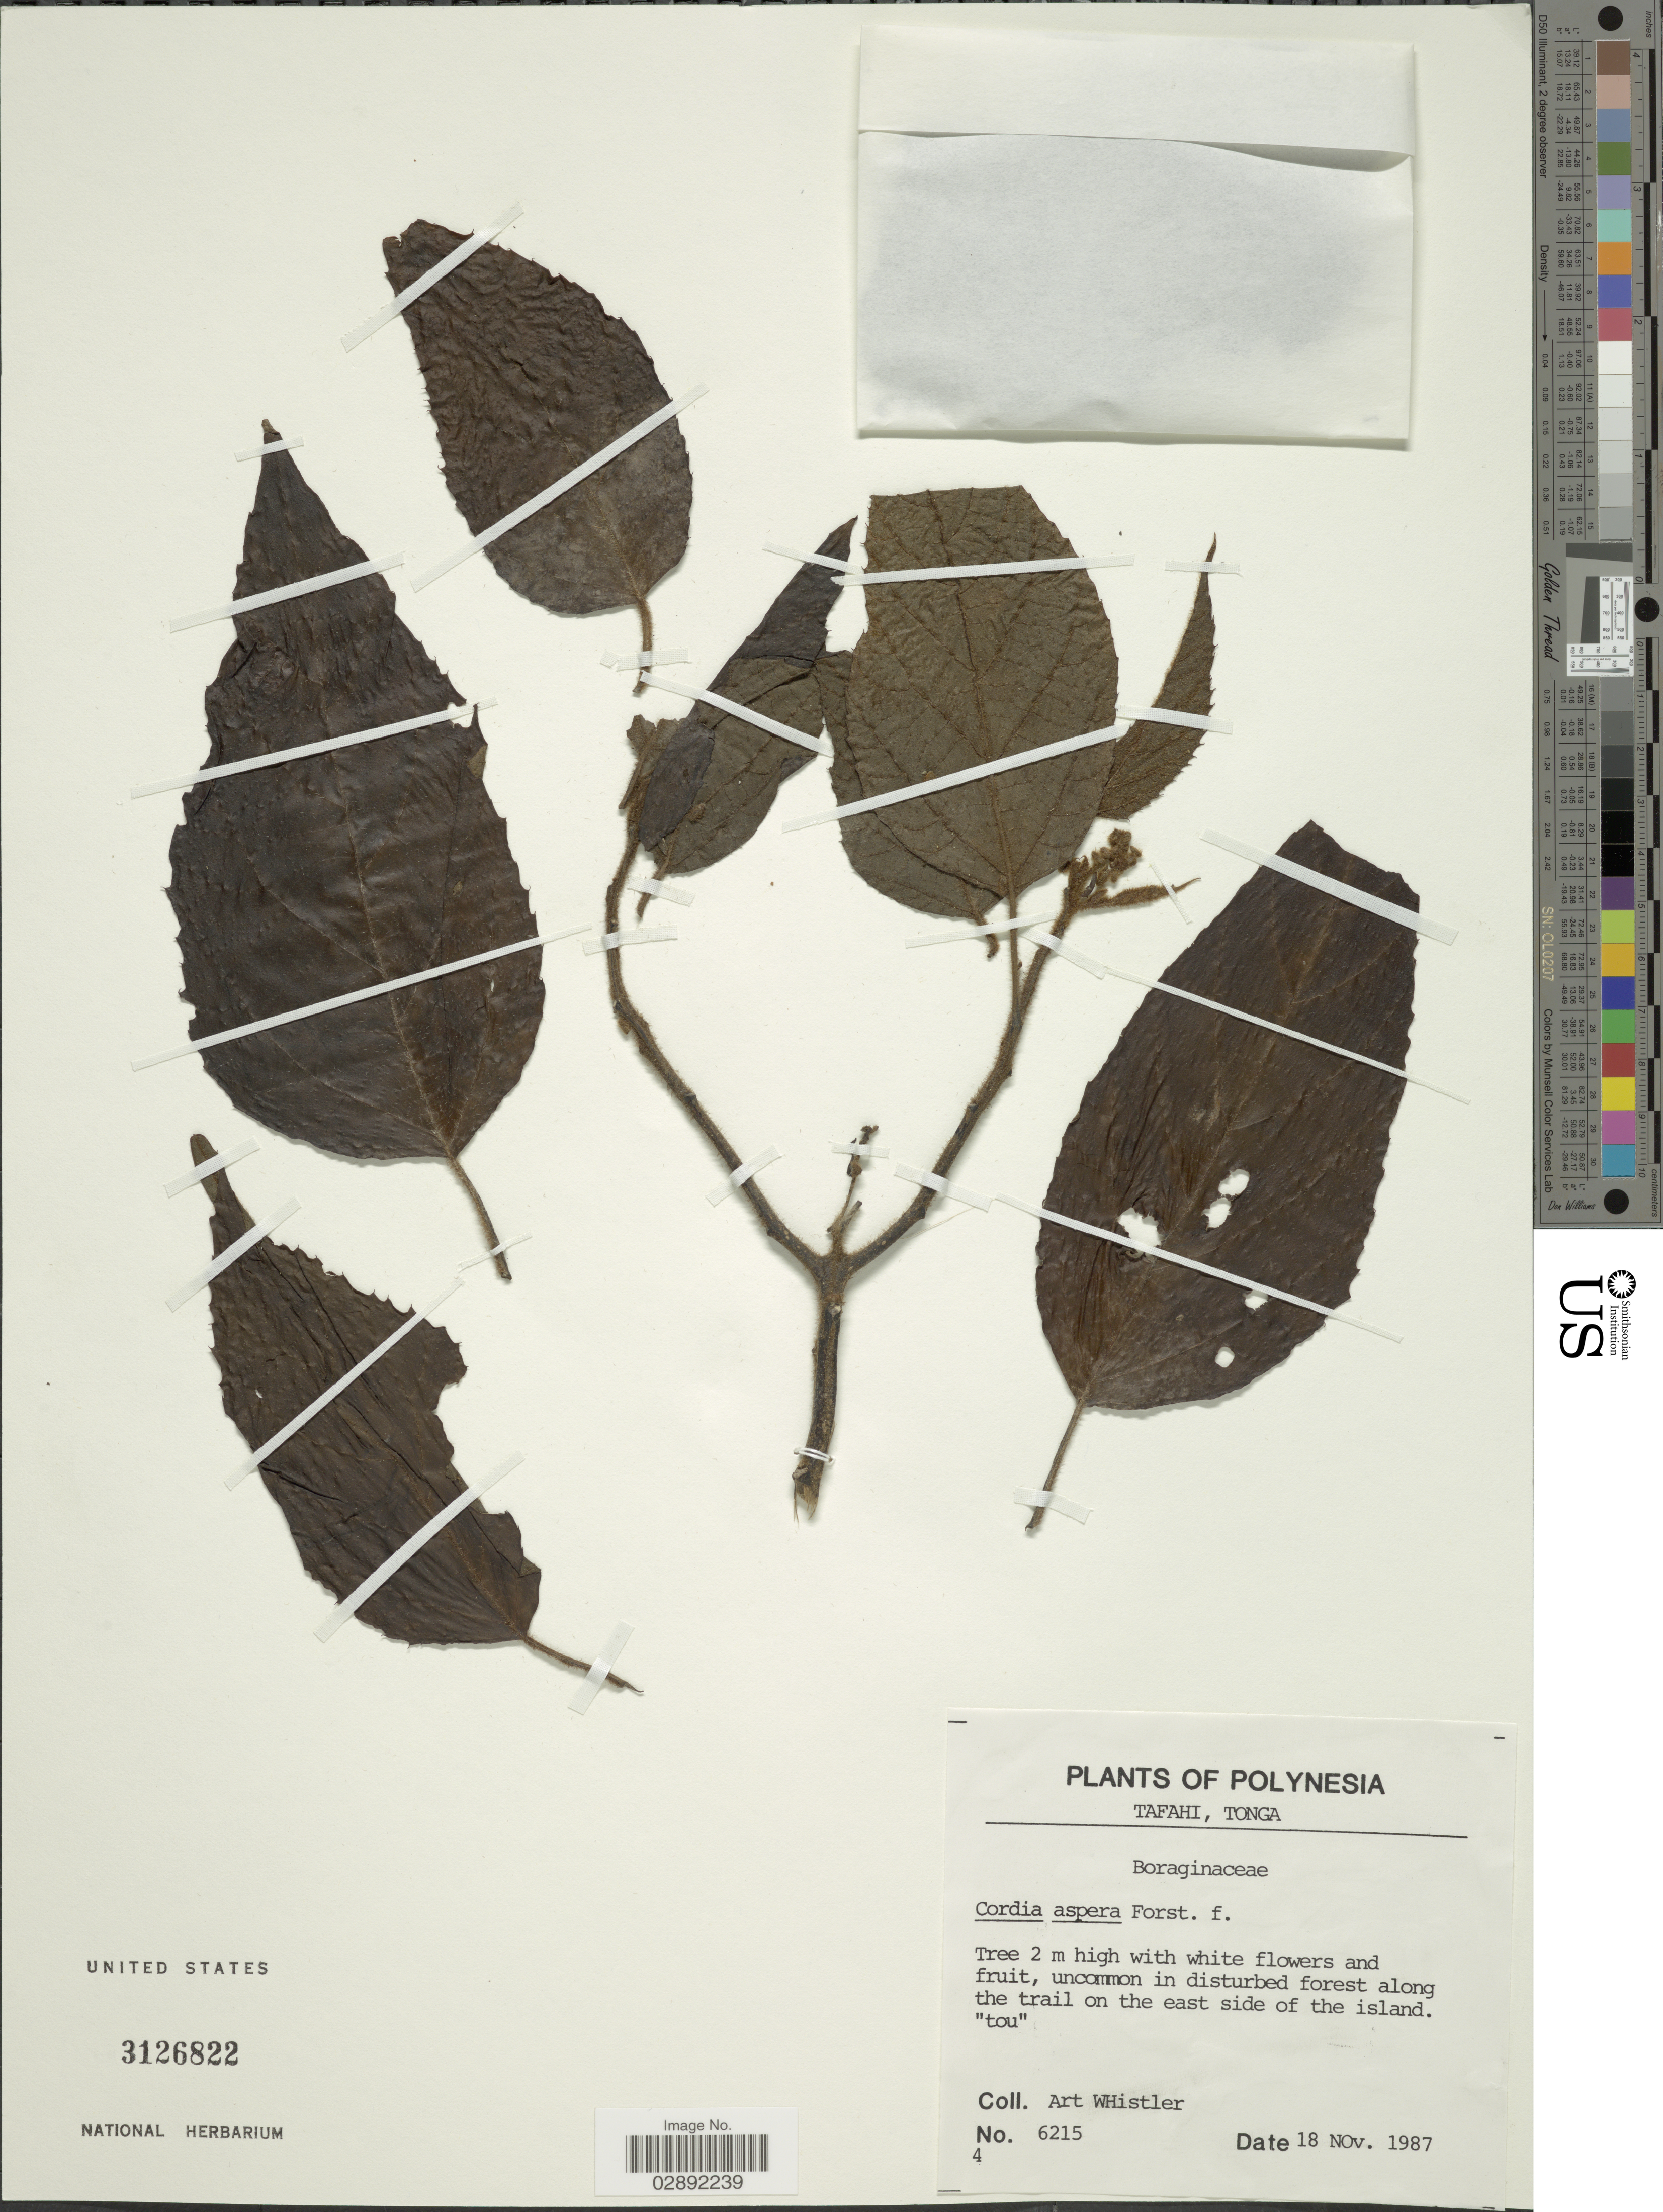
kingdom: Plantae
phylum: Tracheophyta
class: Magnoliopsida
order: Boraginales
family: Cordiaceae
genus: Cordia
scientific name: Cordia aspera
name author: G. Forst.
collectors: A. Whistler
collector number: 6215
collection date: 1987-11-18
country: Tonga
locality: Polynesia. Tafahi. Along the trail on the east side of the island.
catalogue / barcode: US 3126822